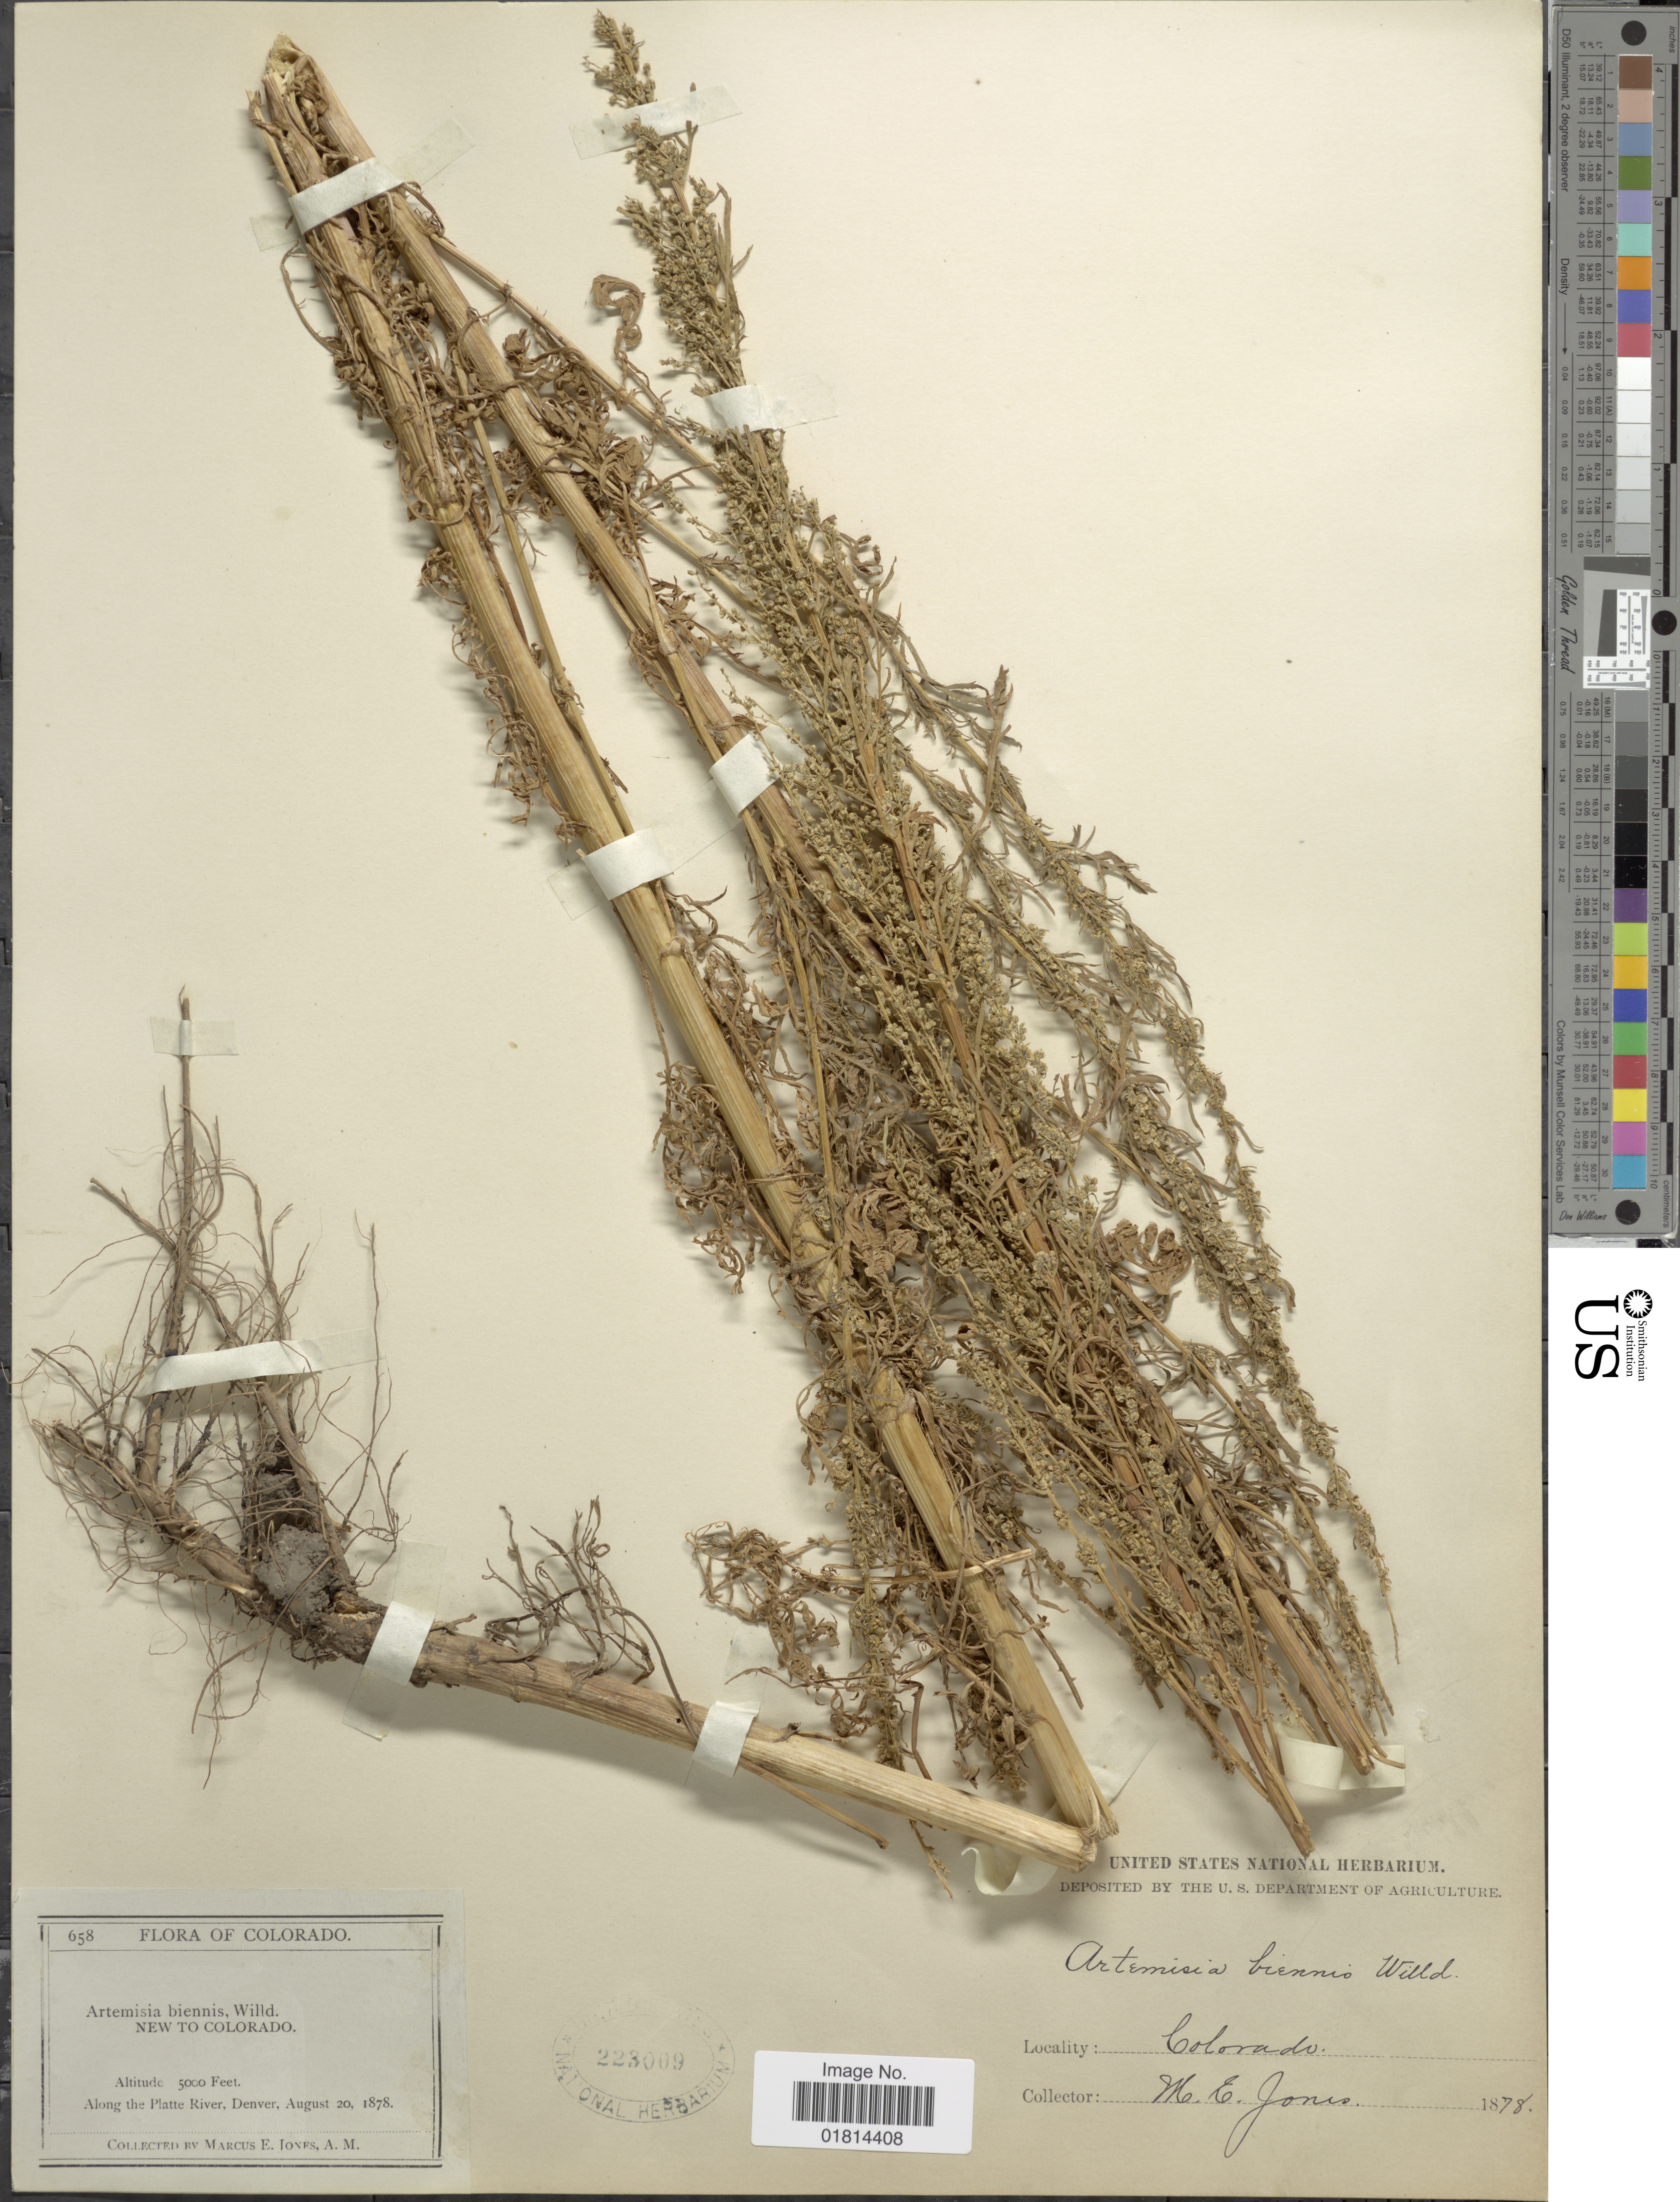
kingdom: Plantae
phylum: Tracheophyta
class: Magnoliopsida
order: Asterales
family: Asteraceae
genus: Artemisia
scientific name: Artemisia biennis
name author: Willd.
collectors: M. E. Jones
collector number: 658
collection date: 1878-08-20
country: United States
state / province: Colorado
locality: Along the Platte River, Denver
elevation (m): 1524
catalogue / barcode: US 223009